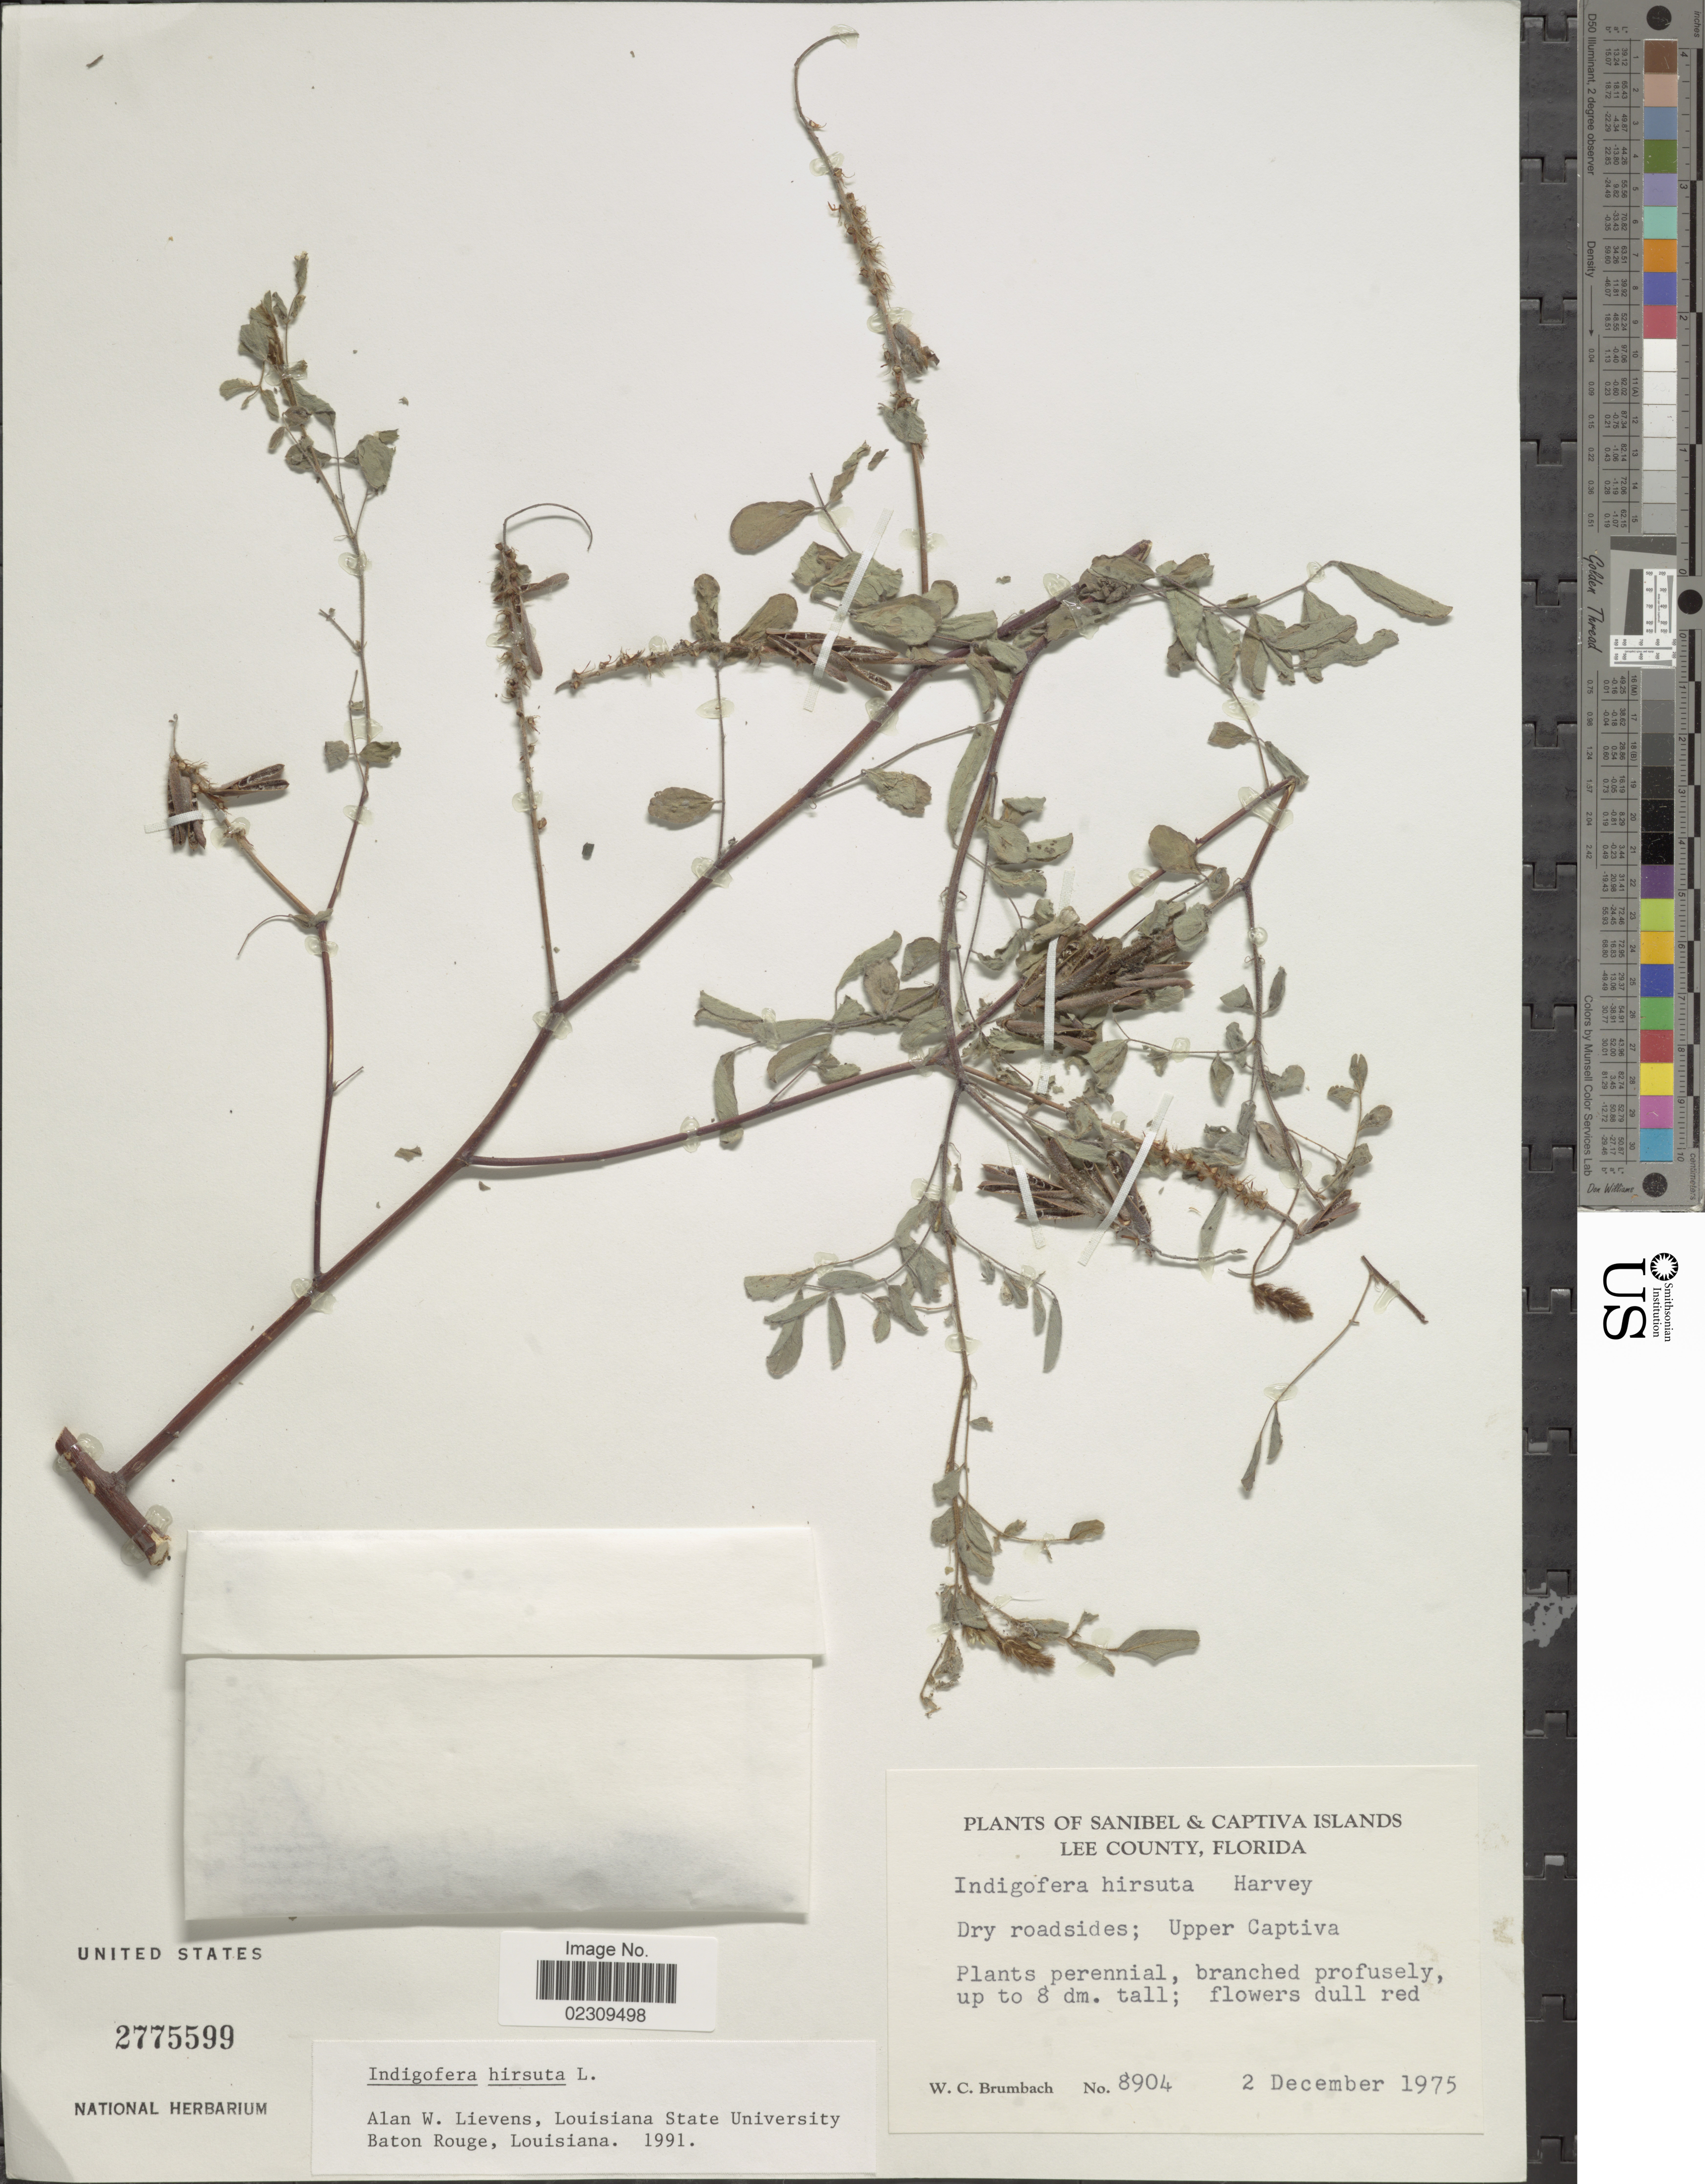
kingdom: Plantae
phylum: Tracheophyta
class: Magnoliopsida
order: Fabales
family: Fabaceae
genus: Indigofera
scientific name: Indigofera hirsuta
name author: L.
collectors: W. C. Brumbach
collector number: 8904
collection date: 1975-12-02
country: United States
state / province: Florida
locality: Sanibel & Captiva Islands, Lee County, Upper Captiva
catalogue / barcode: US 2775599